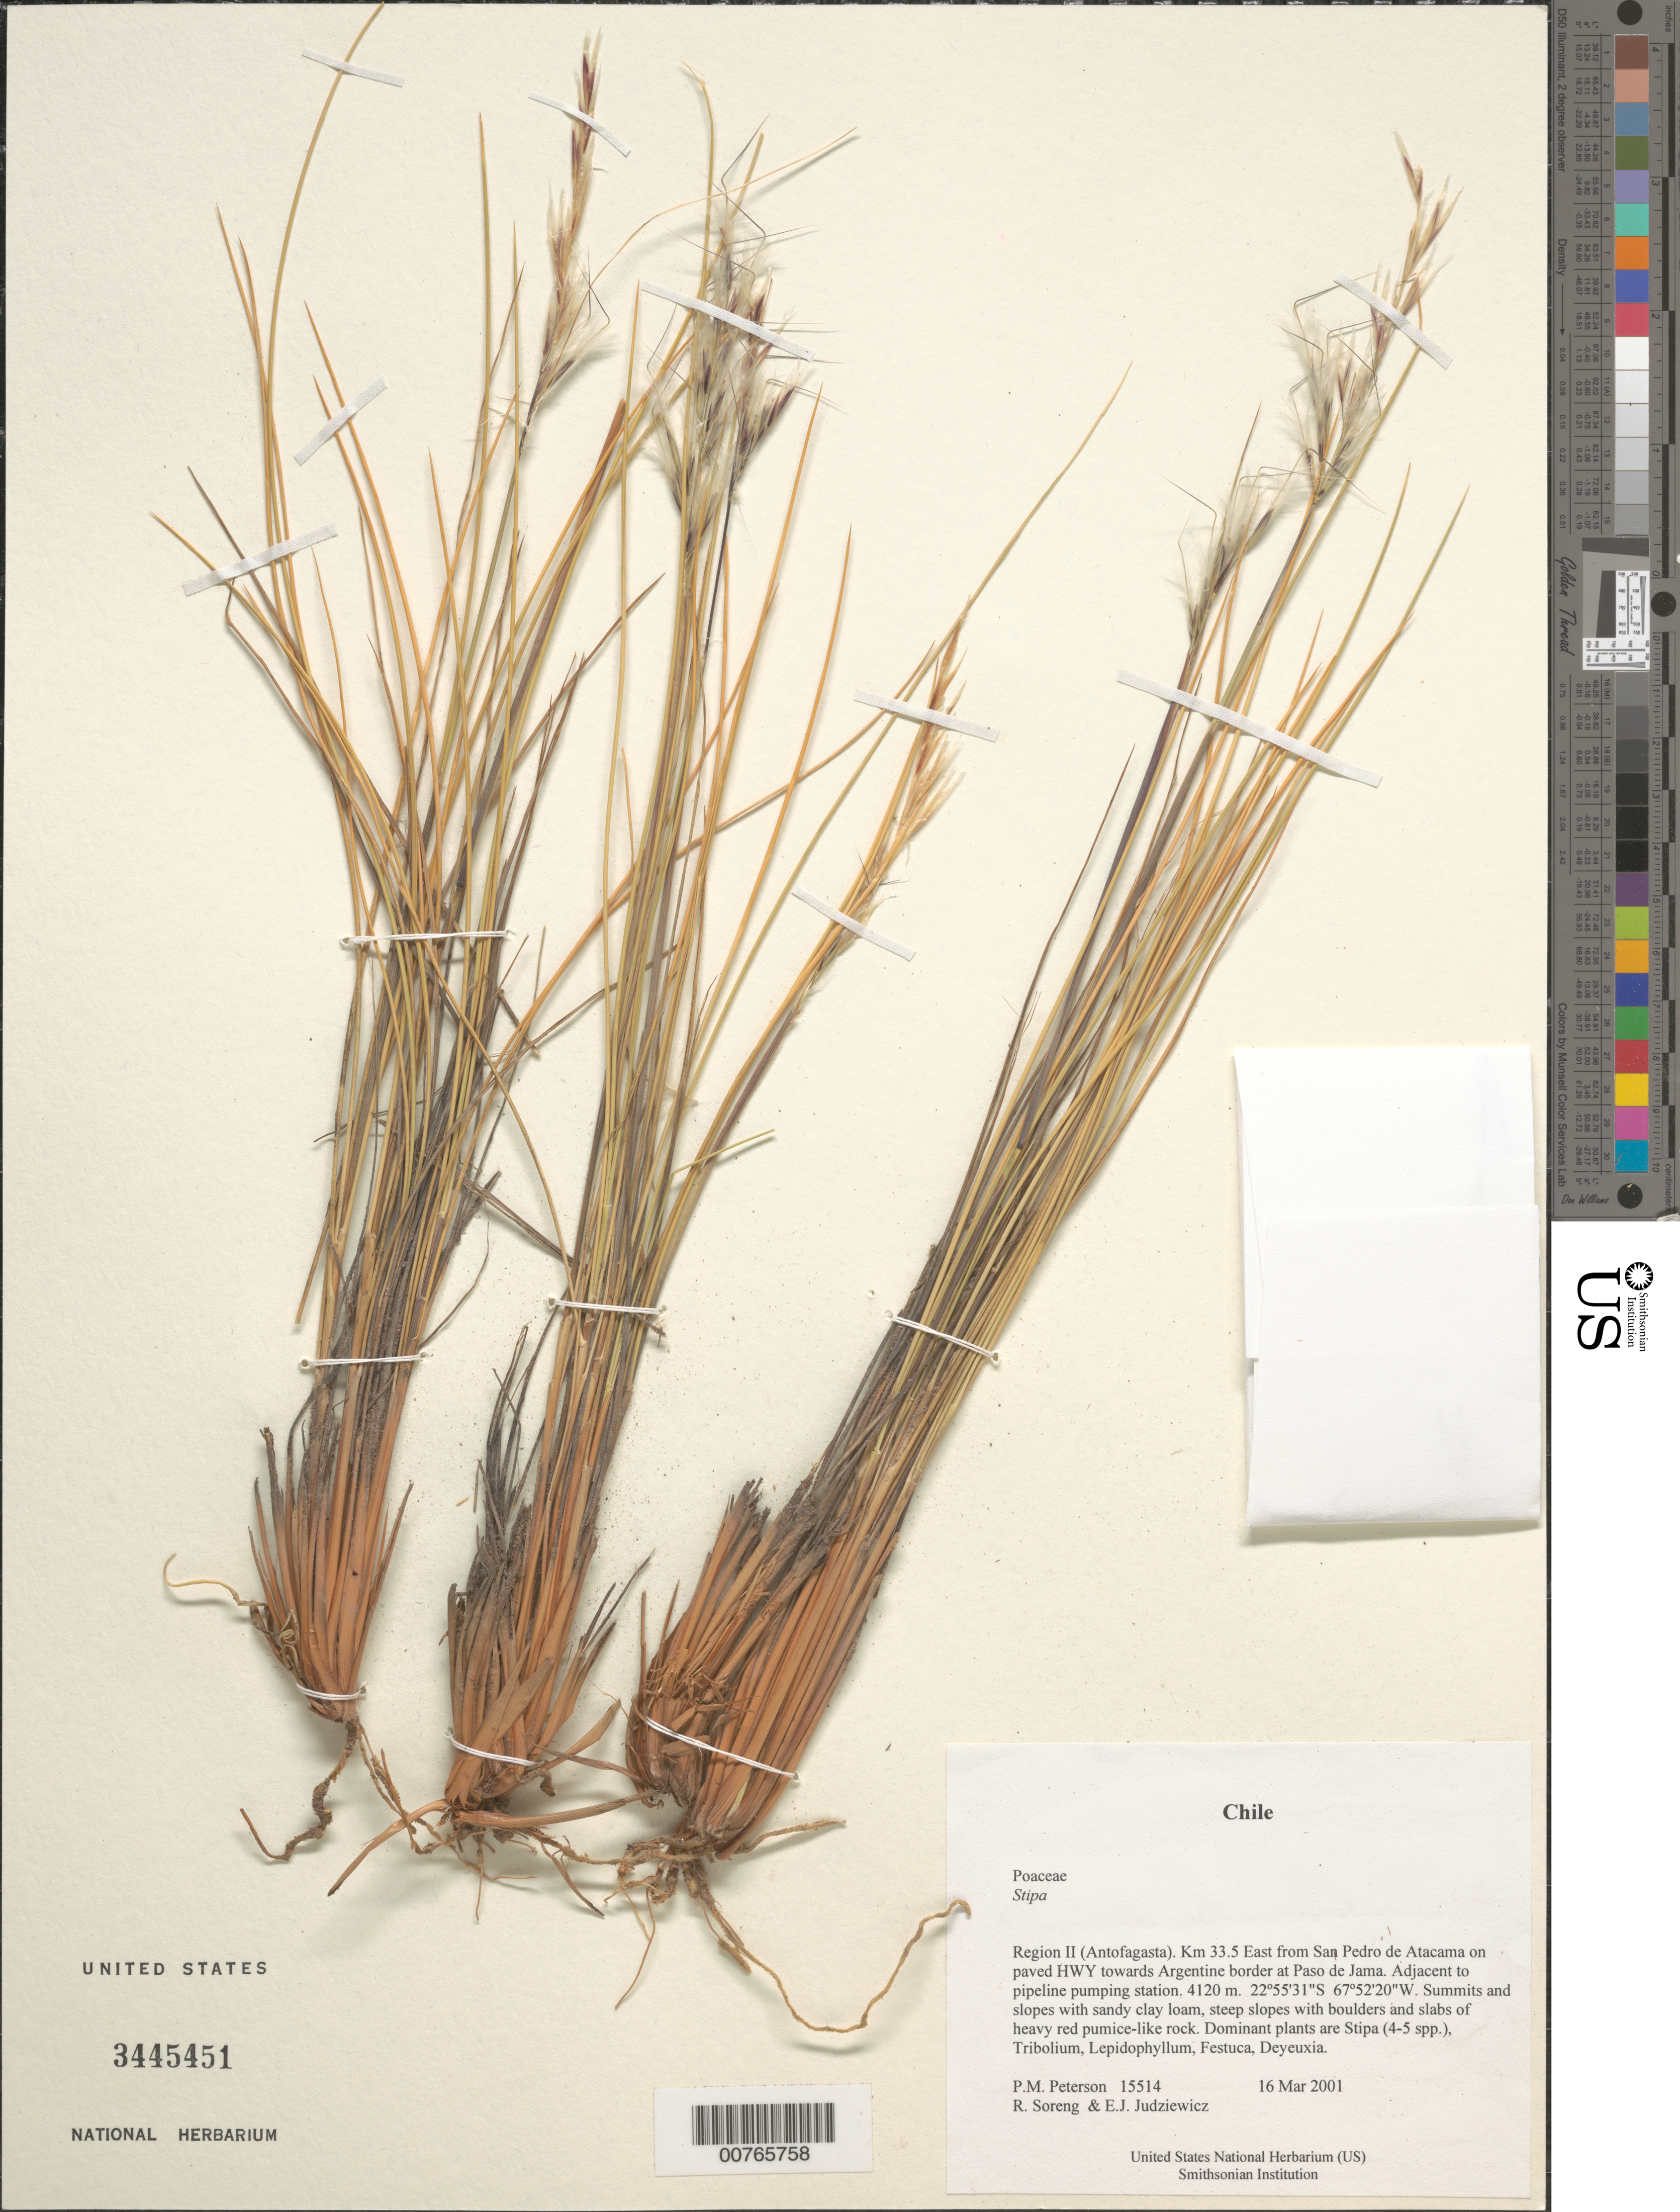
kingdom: Plantae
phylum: Tracheophyta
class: Liliopsida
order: Poales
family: Poaceae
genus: Stipa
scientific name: Stipa sp.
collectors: P. M. Peterson, R. J. Soreng & E. J. Judziewicz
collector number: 15514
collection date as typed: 16 Mar 2001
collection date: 2001-03-16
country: Chile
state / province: Antofagasta (II)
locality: Km 33.5 East from San Pedro de Atacama on paved HWY towards Argentine border at Paso de Jama. Adjacent to pipeline pumping station.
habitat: Summits and slopes with sandy clay loam, steep slopes with boulders and slabs of heavy red pumice-like rock.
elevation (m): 4120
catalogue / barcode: US 3445451